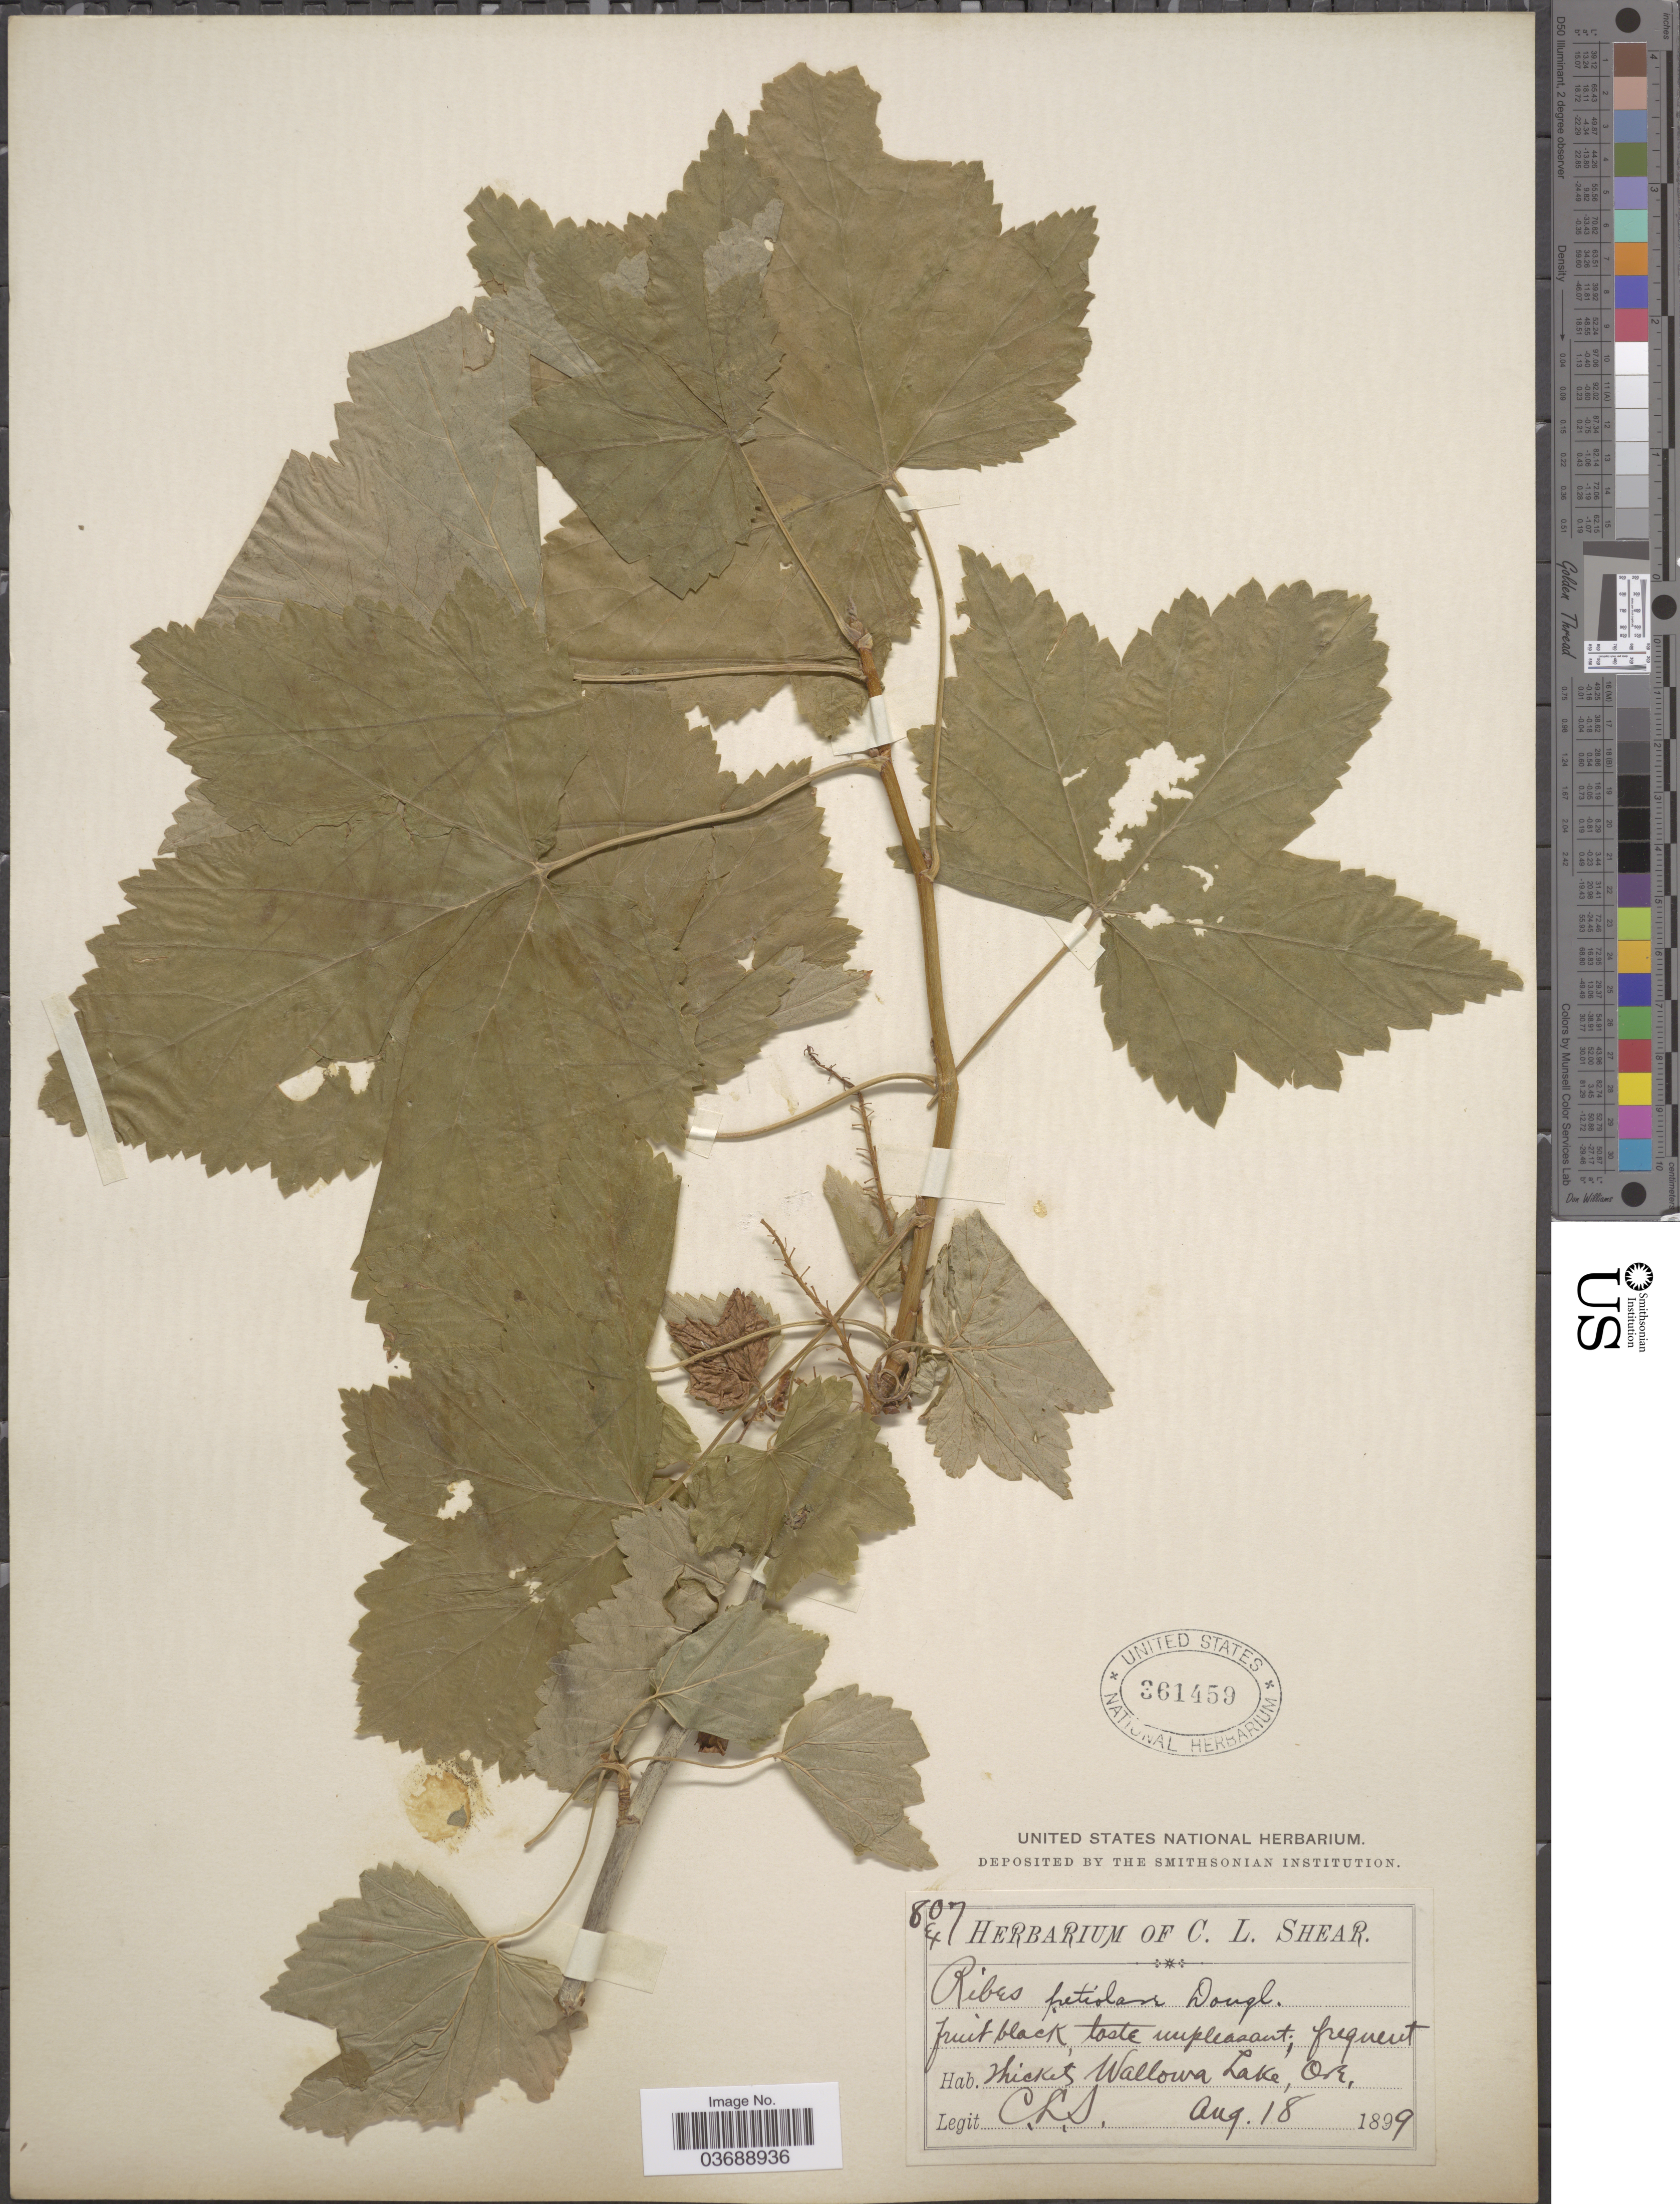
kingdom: Plantae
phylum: Tracheophyta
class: Magnoliopsida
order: Saxifragales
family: Grossulariaceae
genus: Ribes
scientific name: Ribes petiolare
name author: Douglas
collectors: C. L. Shear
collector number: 807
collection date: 1899-08-18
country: United States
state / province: Oregon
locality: Wallowa Lake.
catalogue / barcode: US 361459